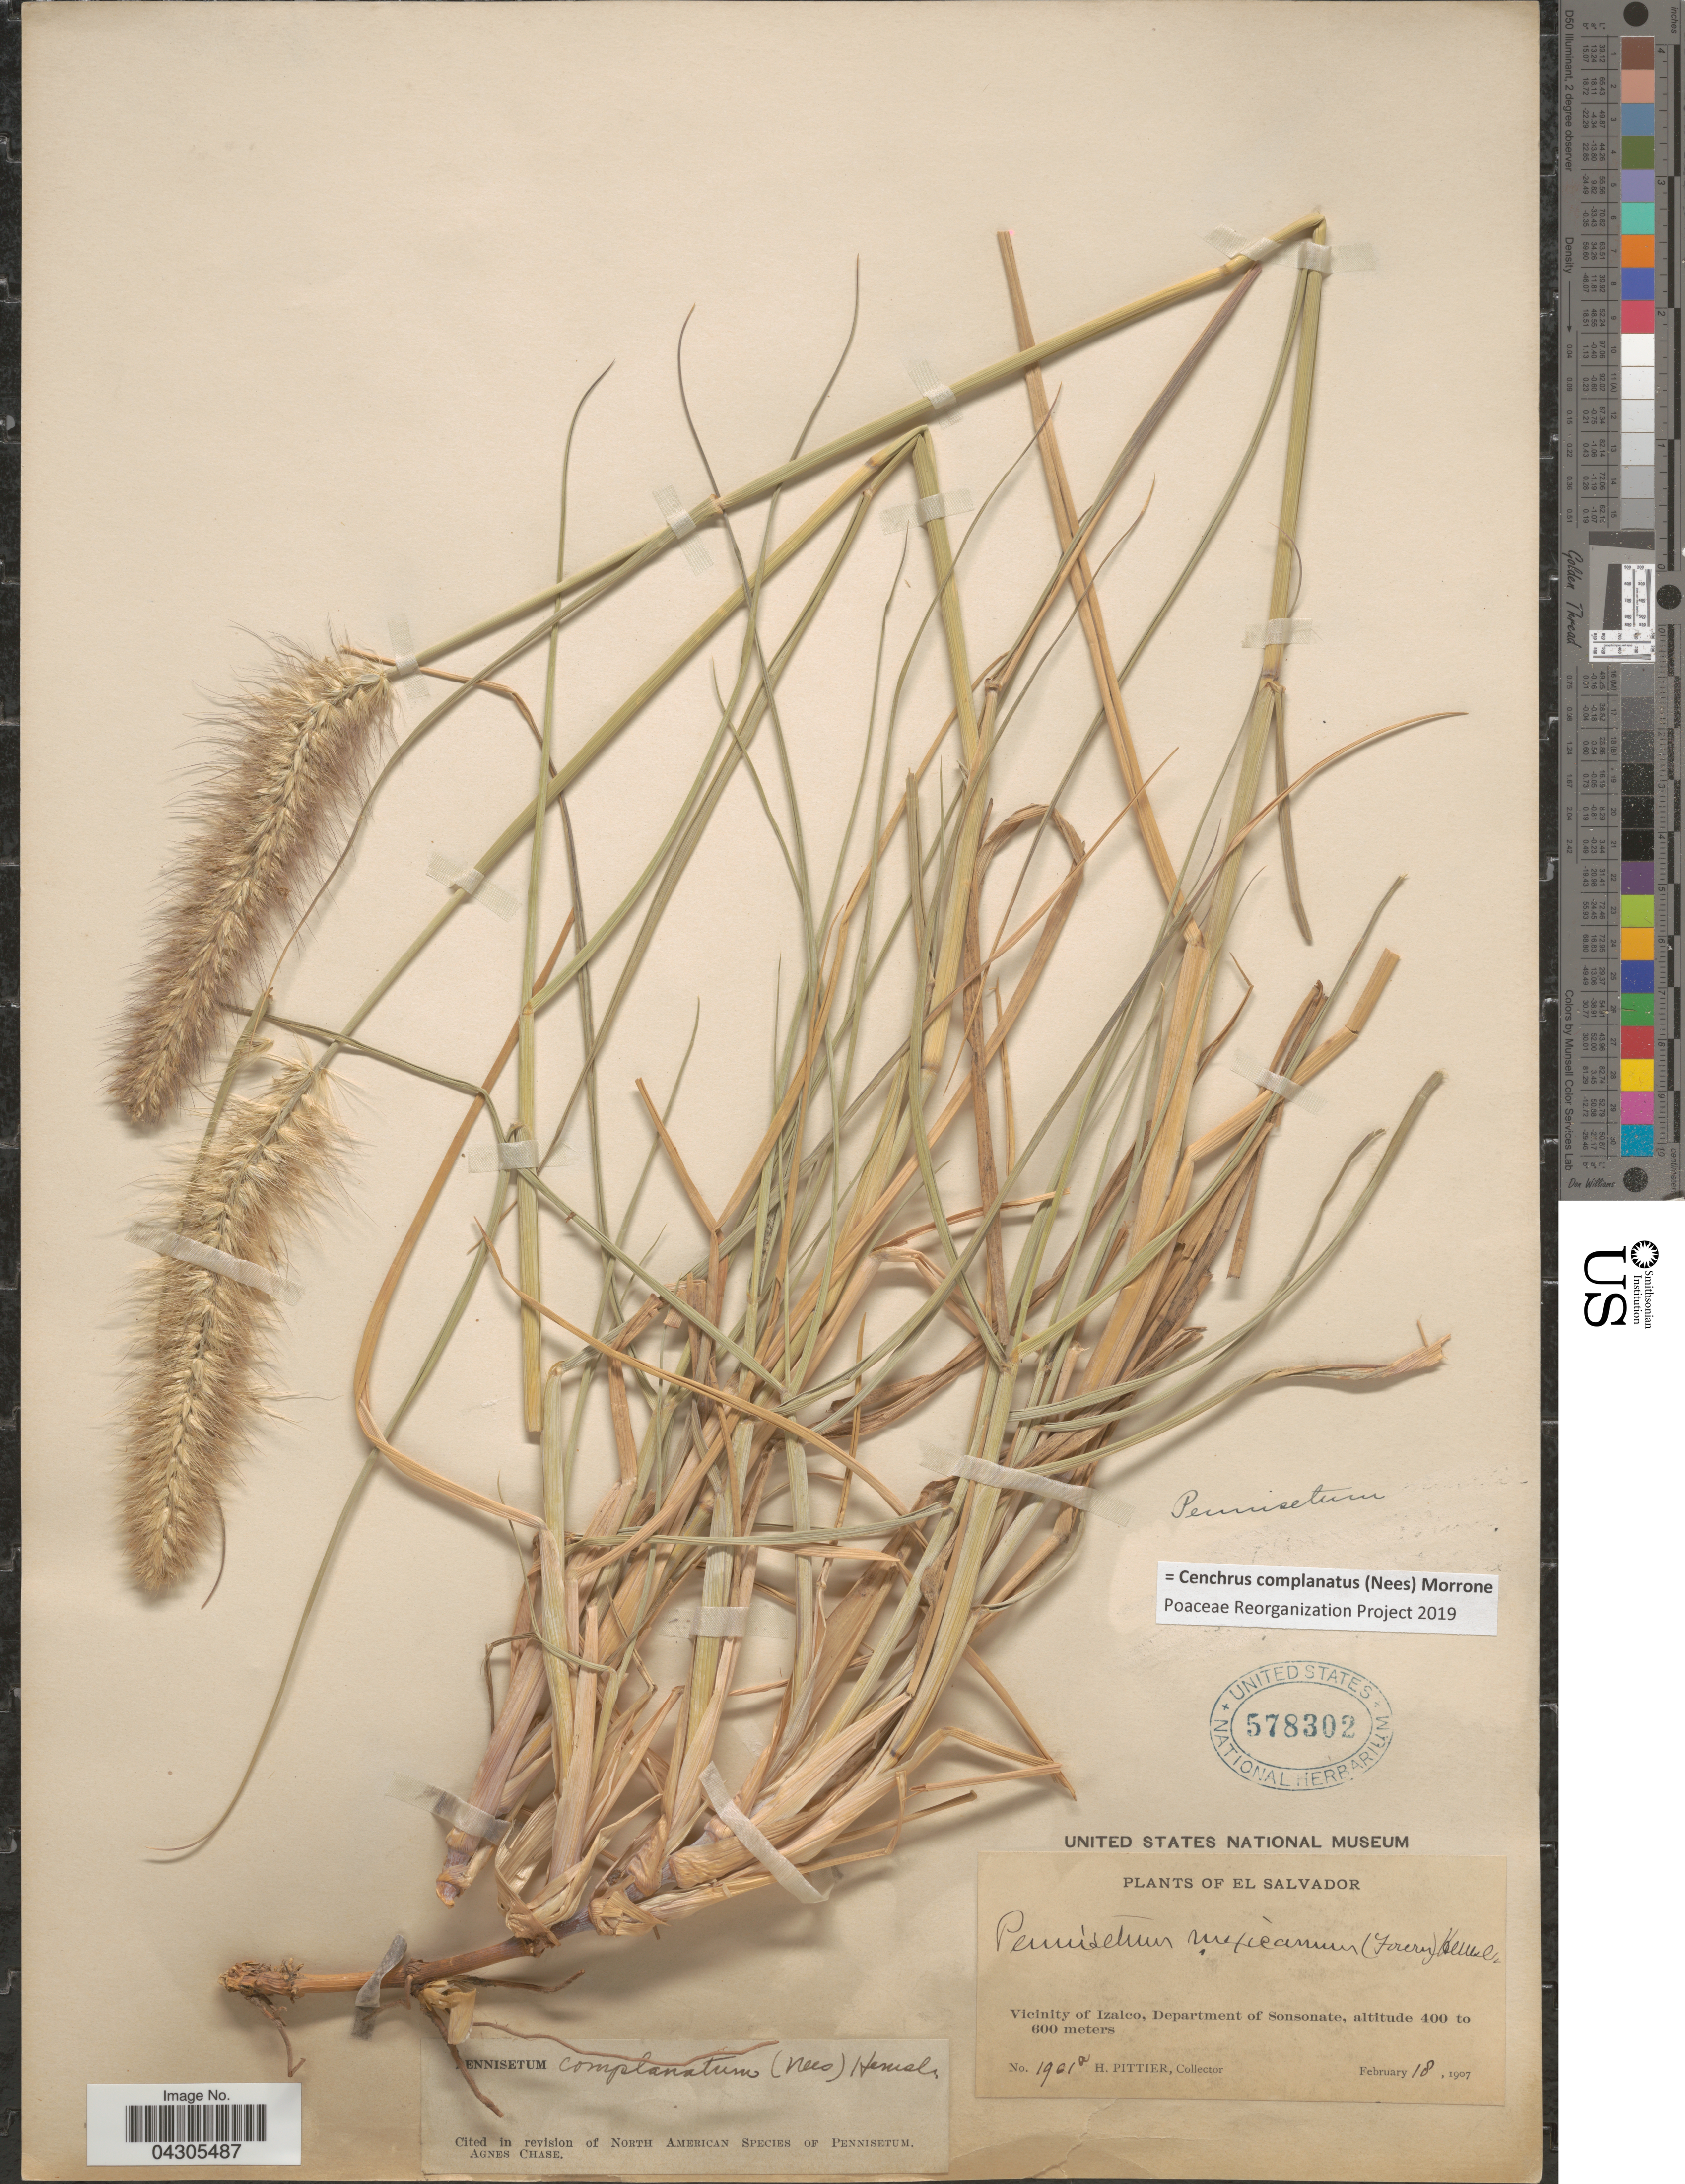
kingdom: Plantae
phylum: Tracheophyta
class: Liliopsida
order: Poales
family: Poaceae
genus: Cenchrus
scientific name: Cenchrus complanatus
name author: (Nees) Morrone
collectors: H. F. Pittier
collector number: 1901a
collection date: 1907-02-18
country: El Salvador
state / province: Sonsonate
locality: Vicinity of Izalco, Department of Sonsonate.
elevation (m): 400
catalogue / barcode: US 578302